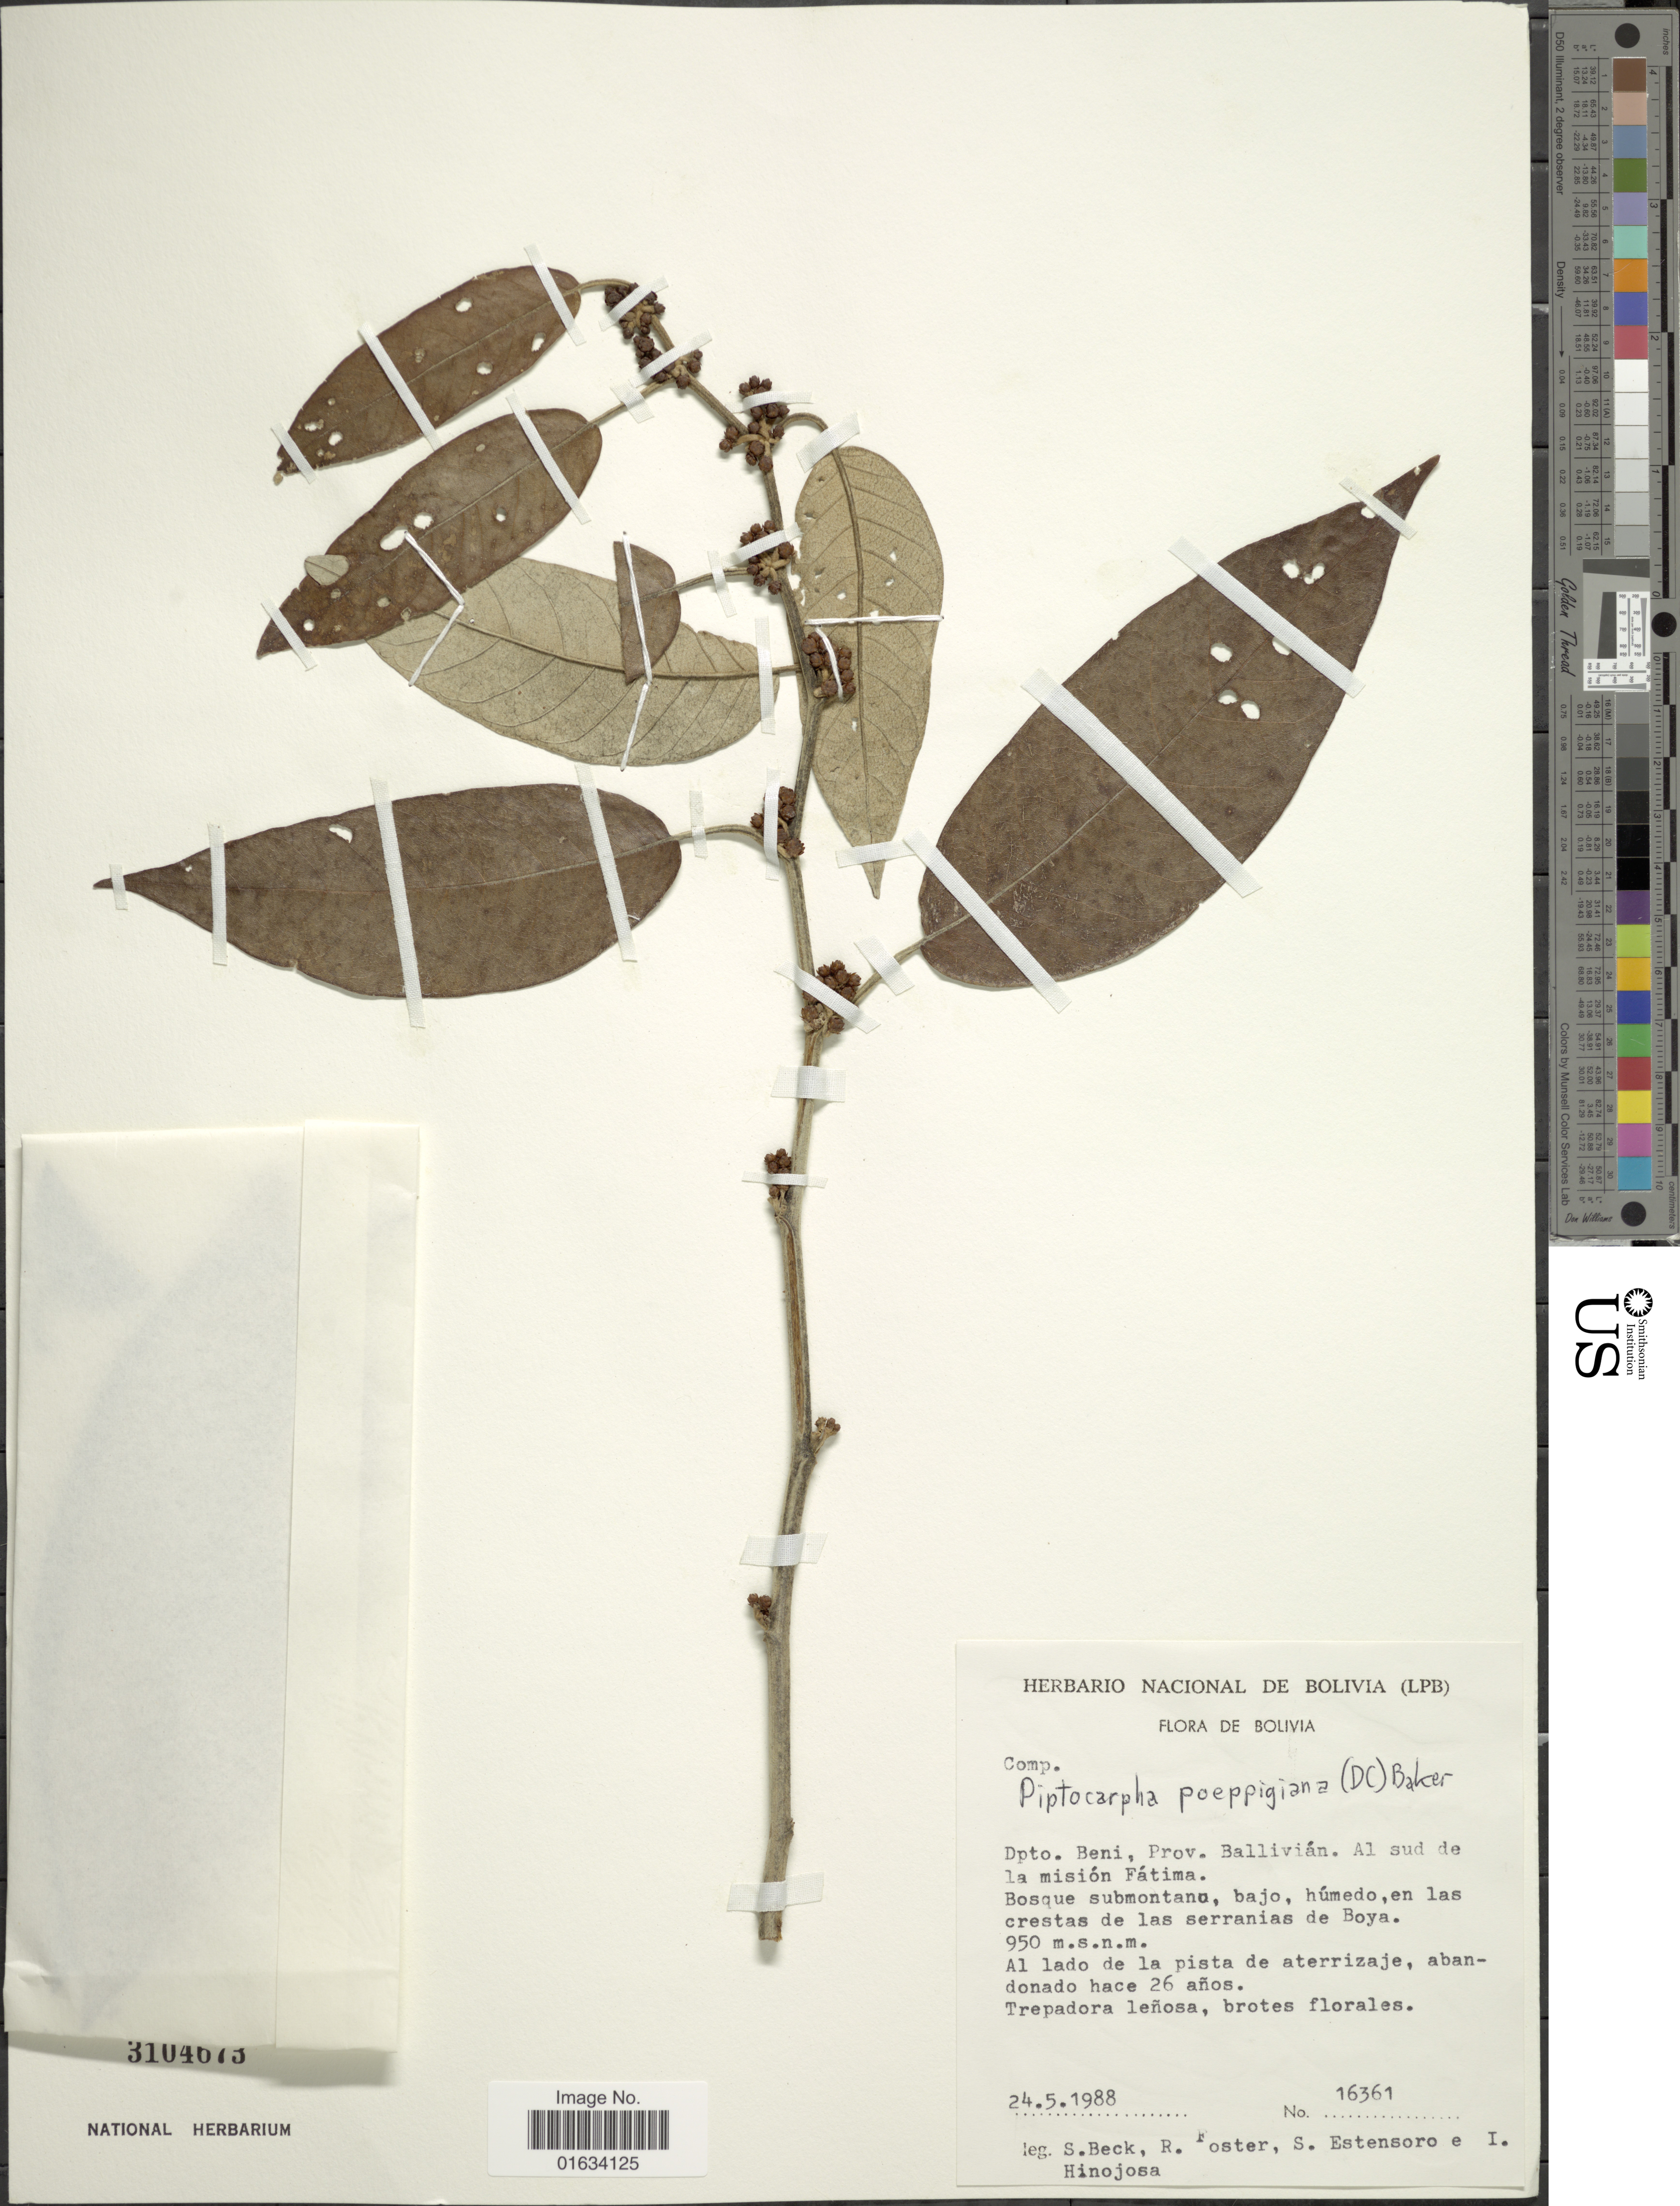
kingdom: Plantae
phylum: Tracheophyta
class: Magnoliopsida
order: Asterales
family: Asteraceae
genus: Piptocarpha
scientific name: Piptocarpha poeppigiana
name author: (DC.) Baker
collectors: S. G. Beck, R. Foster, S. Estensoro & I. Hinojosa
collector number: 16361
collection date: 1988-05-24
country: Bolivia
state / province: Beni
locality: Bolivia. Dpto. Beni, Prov. Ballivia. Al sud de la mision Fatima. Bosque submontanu, bajo, humedo, en las crestas de las serranias de Boya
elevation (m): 950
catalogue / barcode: US 3104673